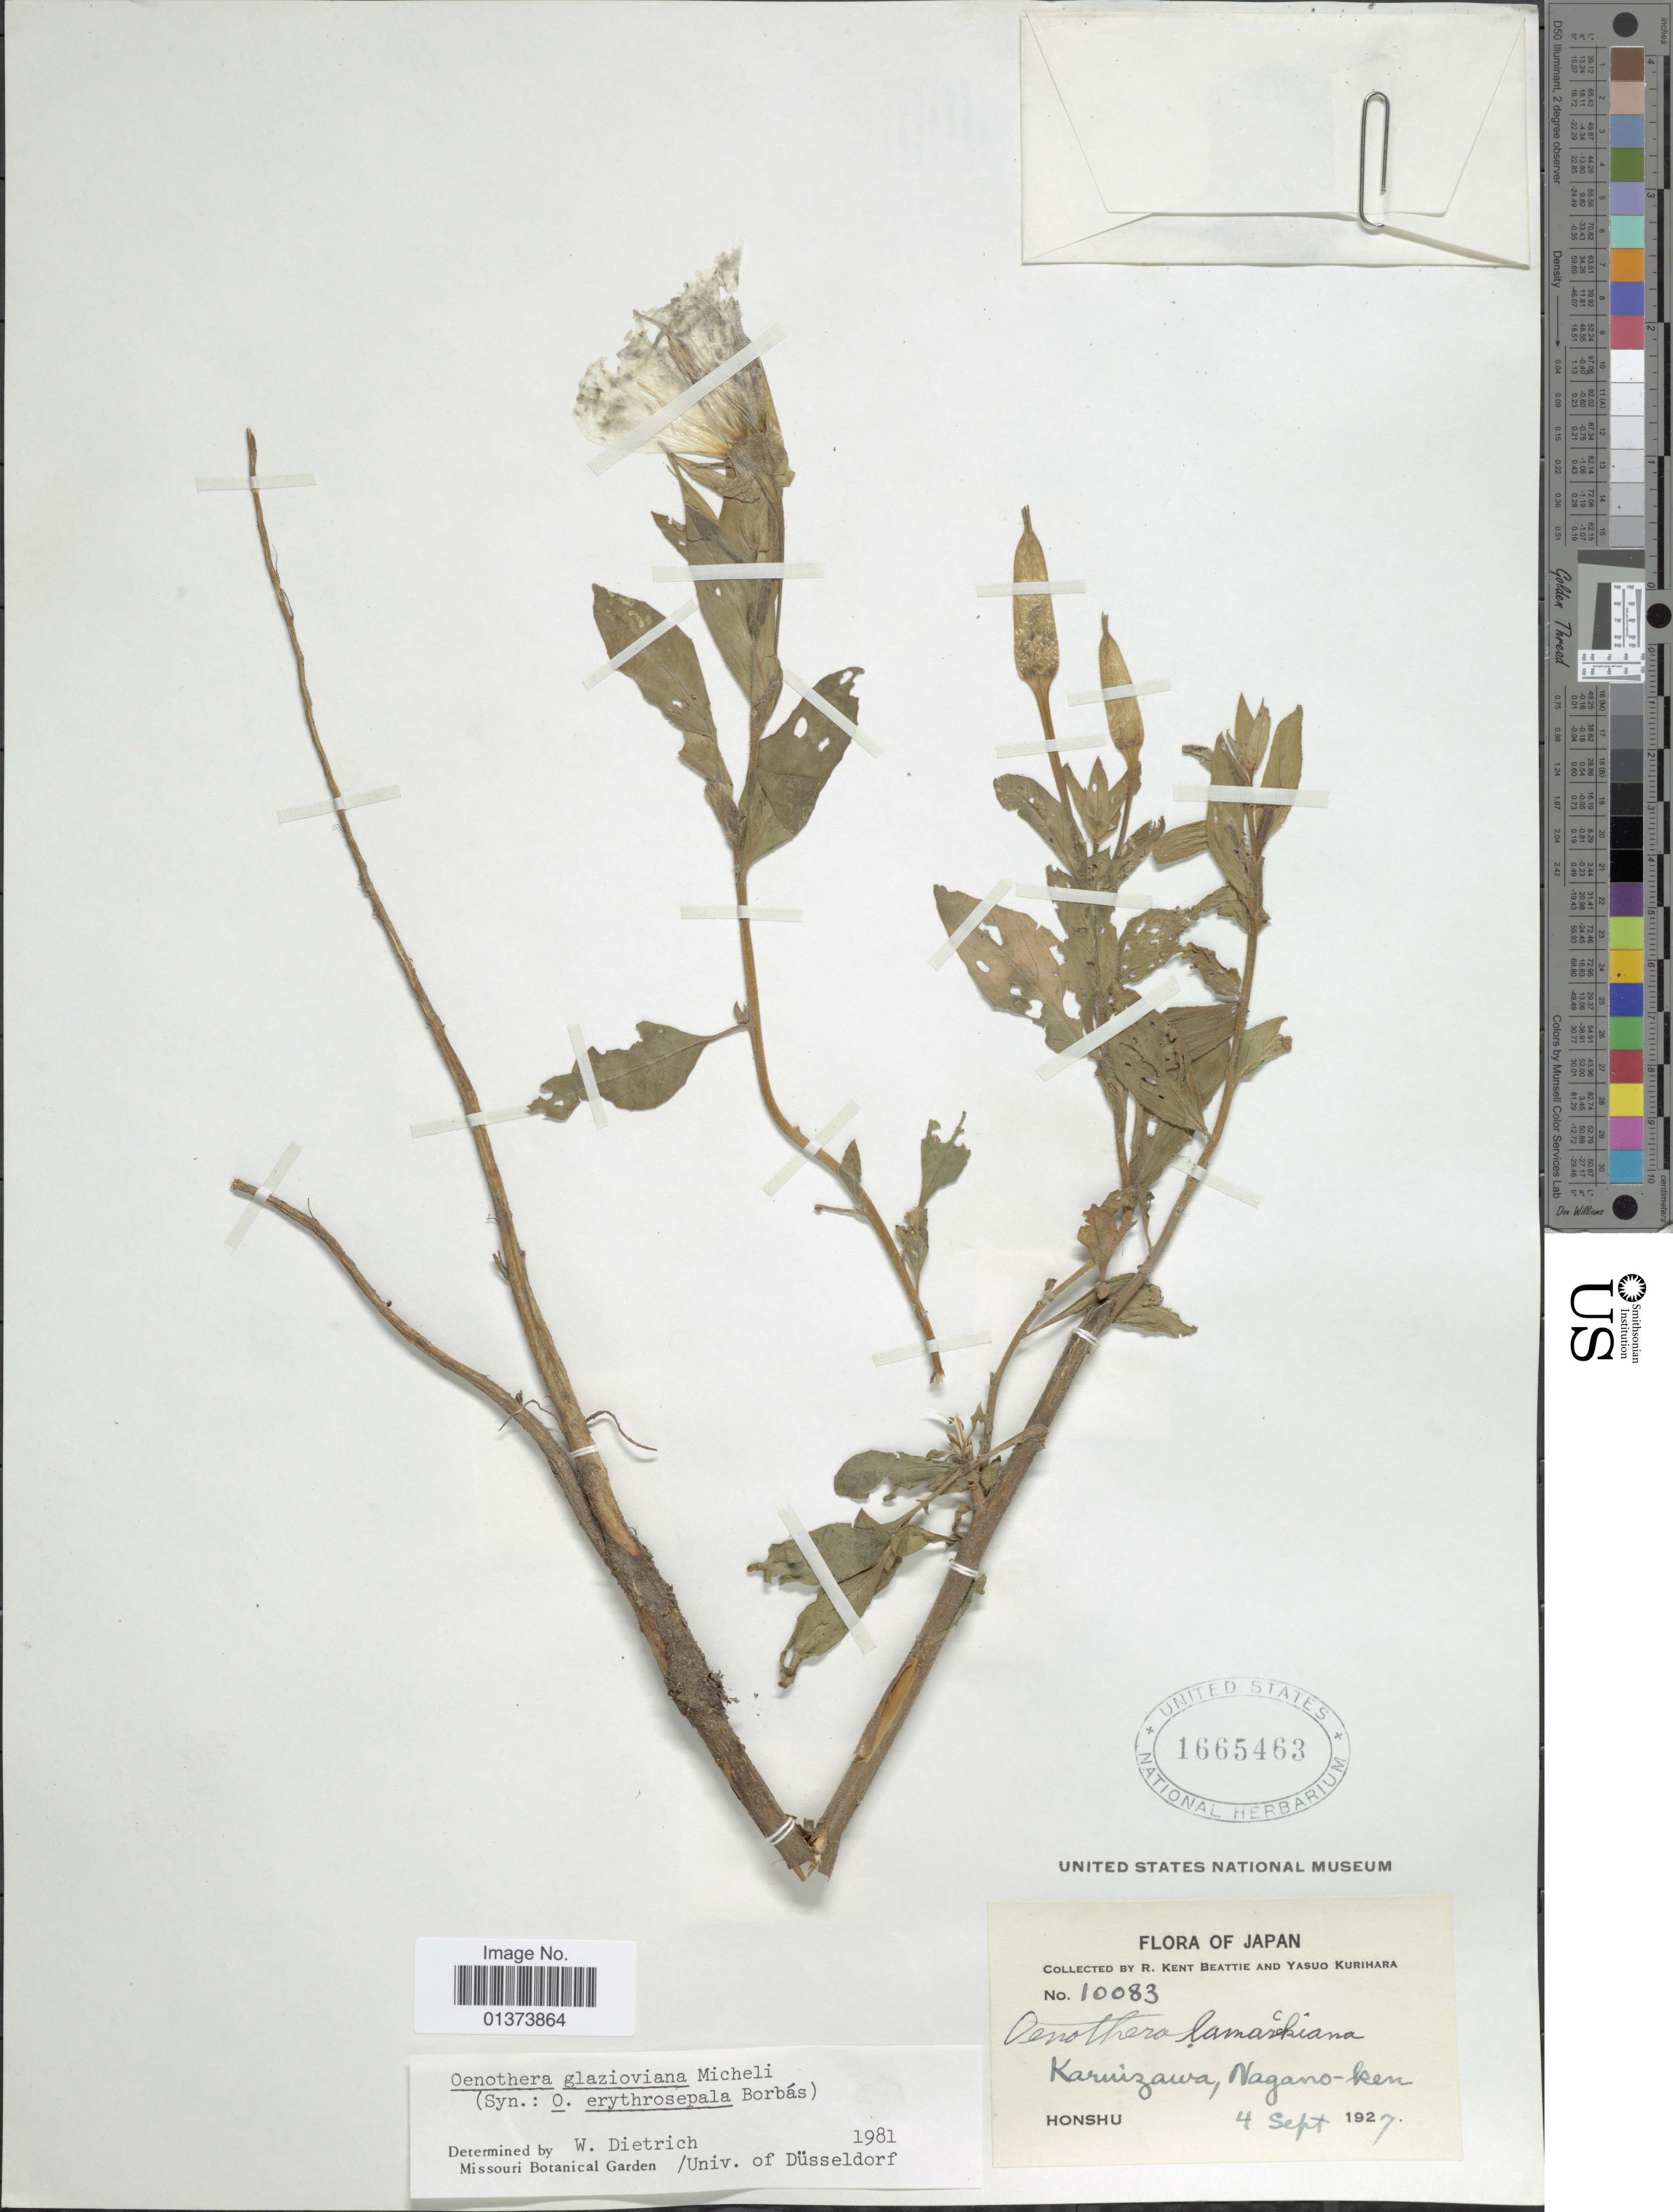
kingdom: Plantae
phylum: Tracheophyta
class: Magnoliopsida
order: Myrtales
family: Onagraceae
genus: Oenothera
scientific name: Oenothera glazioviana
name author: Micheli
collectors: R. K. Beattie & Y. Kurihara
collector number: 10083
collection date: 1927-09-04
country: Japan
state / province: Nagano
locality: Karuizawa, Nagano-ken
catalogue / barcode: US 1665463